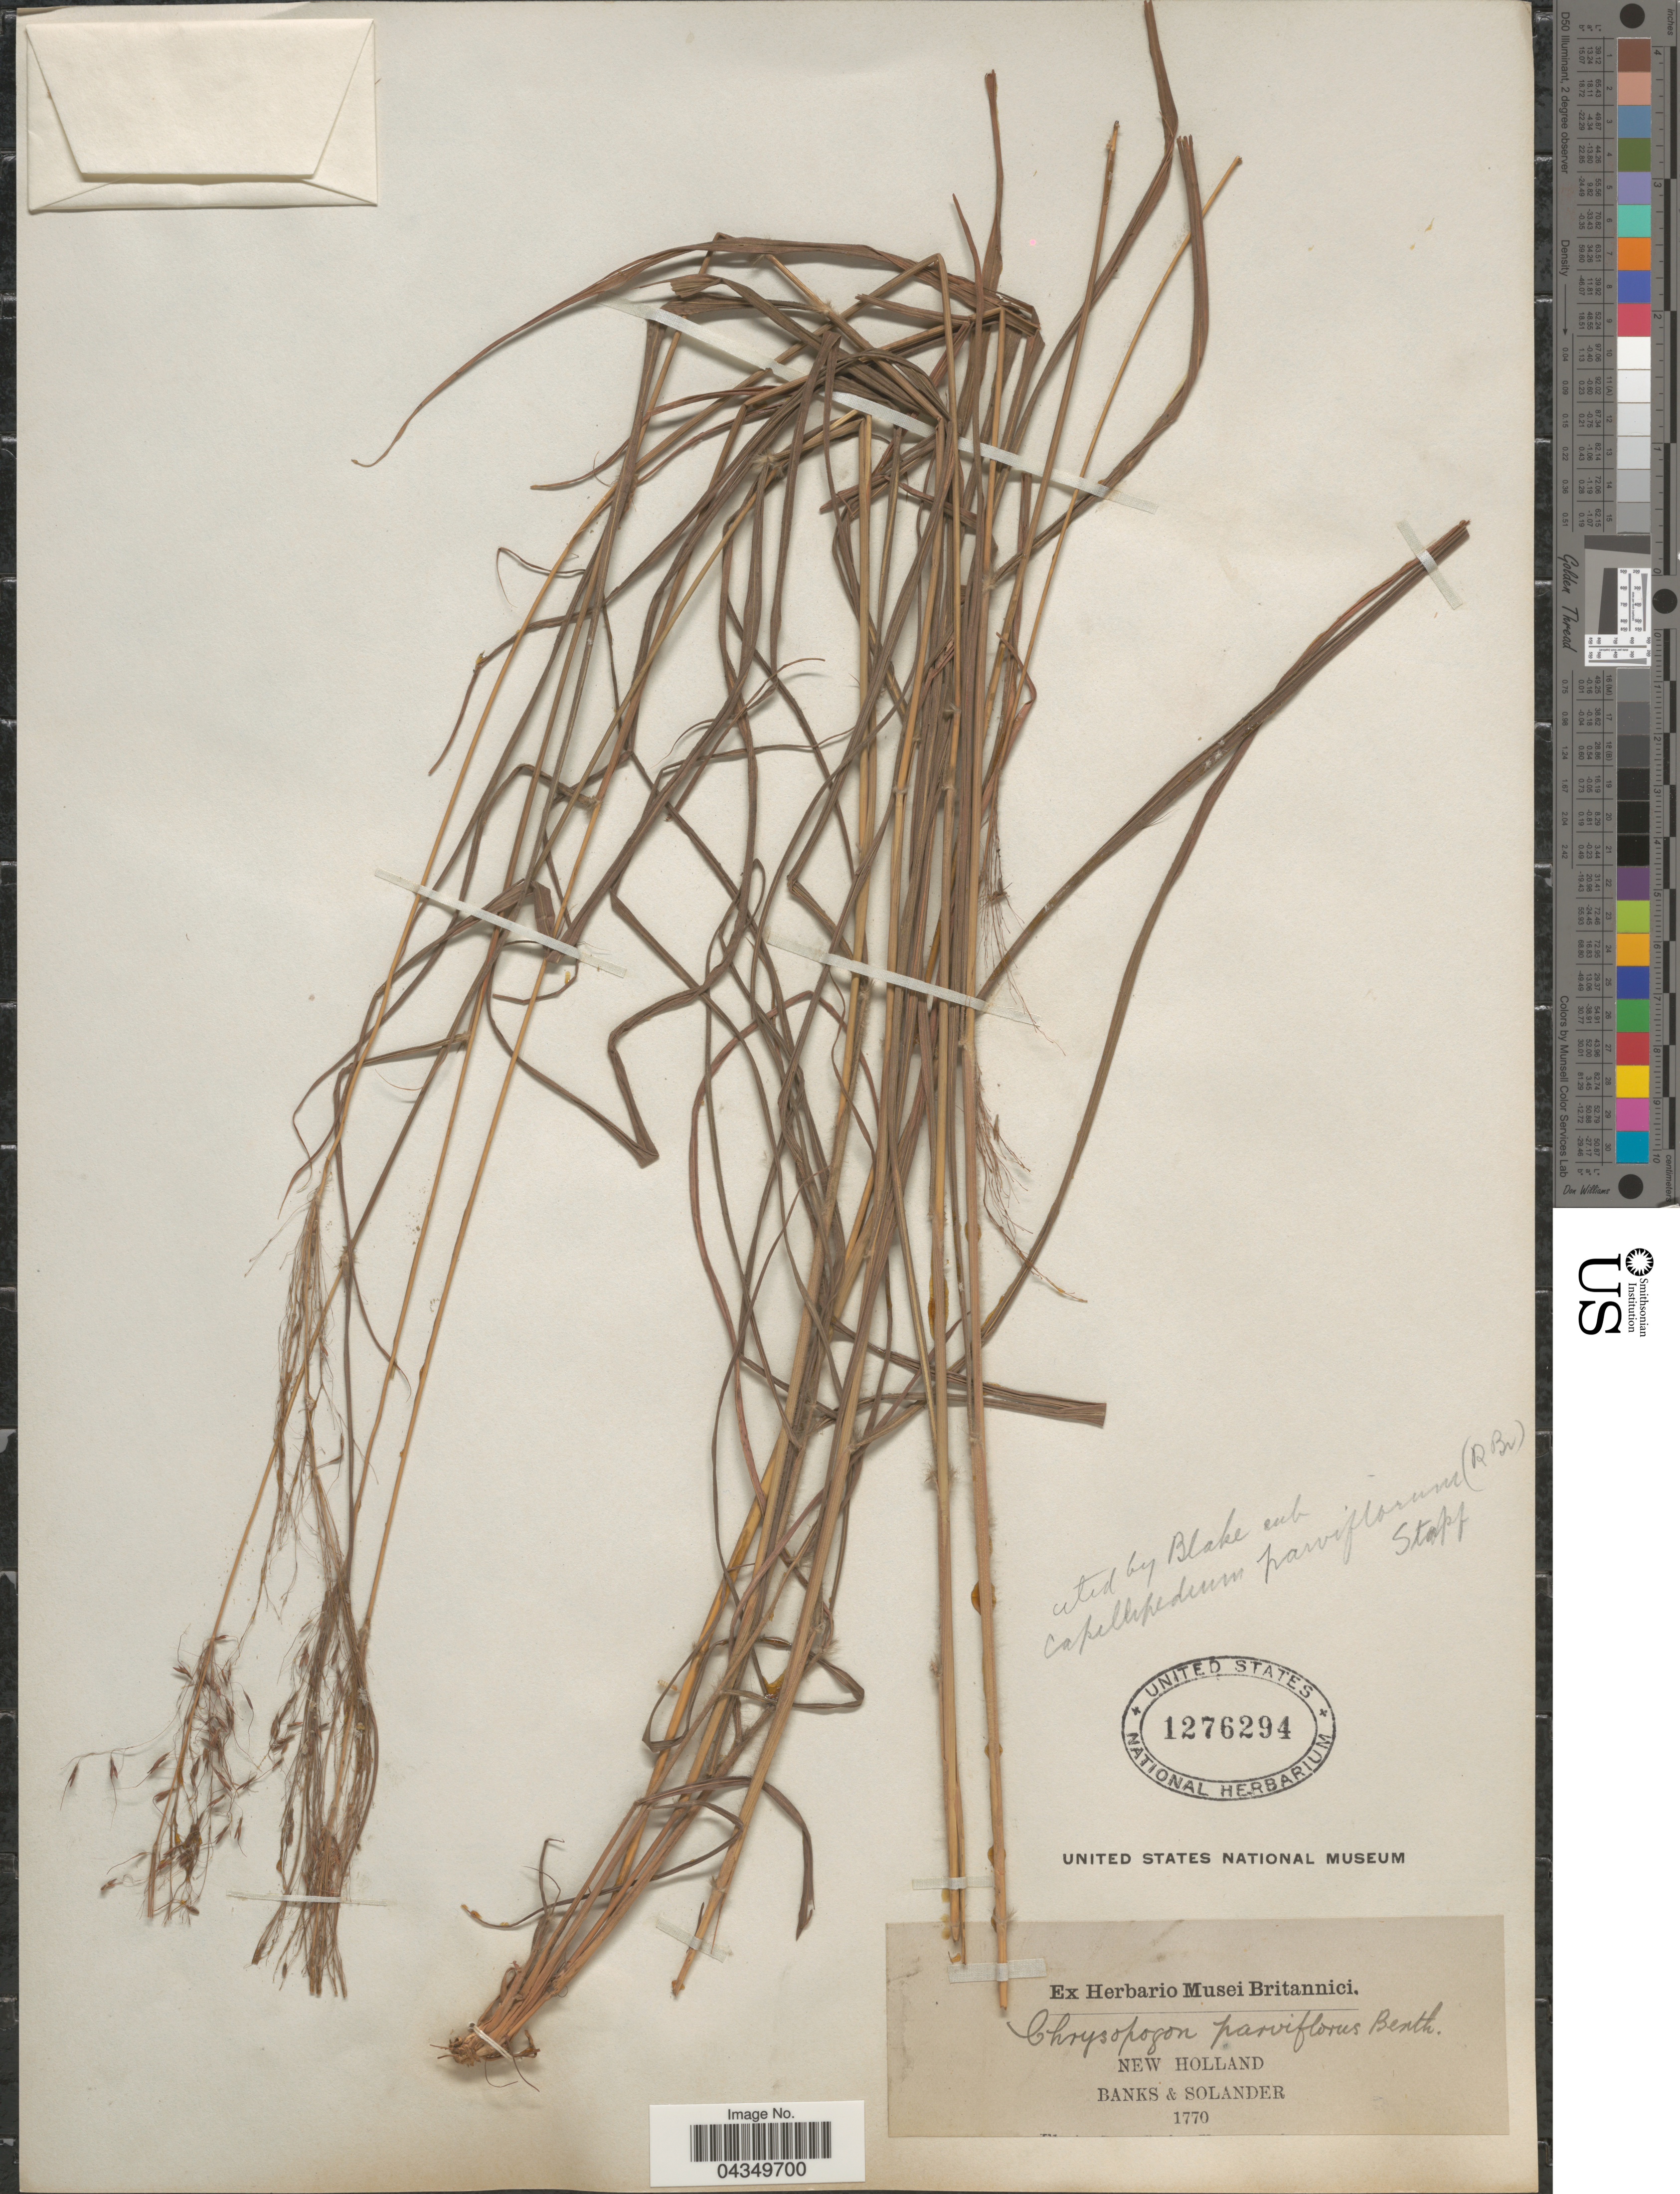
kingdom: Plantae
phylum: Tracheophyta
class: Liliopsida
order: Poales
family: Poaceae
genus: Capillipedium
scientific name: Capillipedium parviflorum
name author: (R. Br.) Stapf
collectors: -- Banks & -- Solander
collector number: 1770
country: Australia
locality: New Holland.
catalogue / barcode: US 1276294